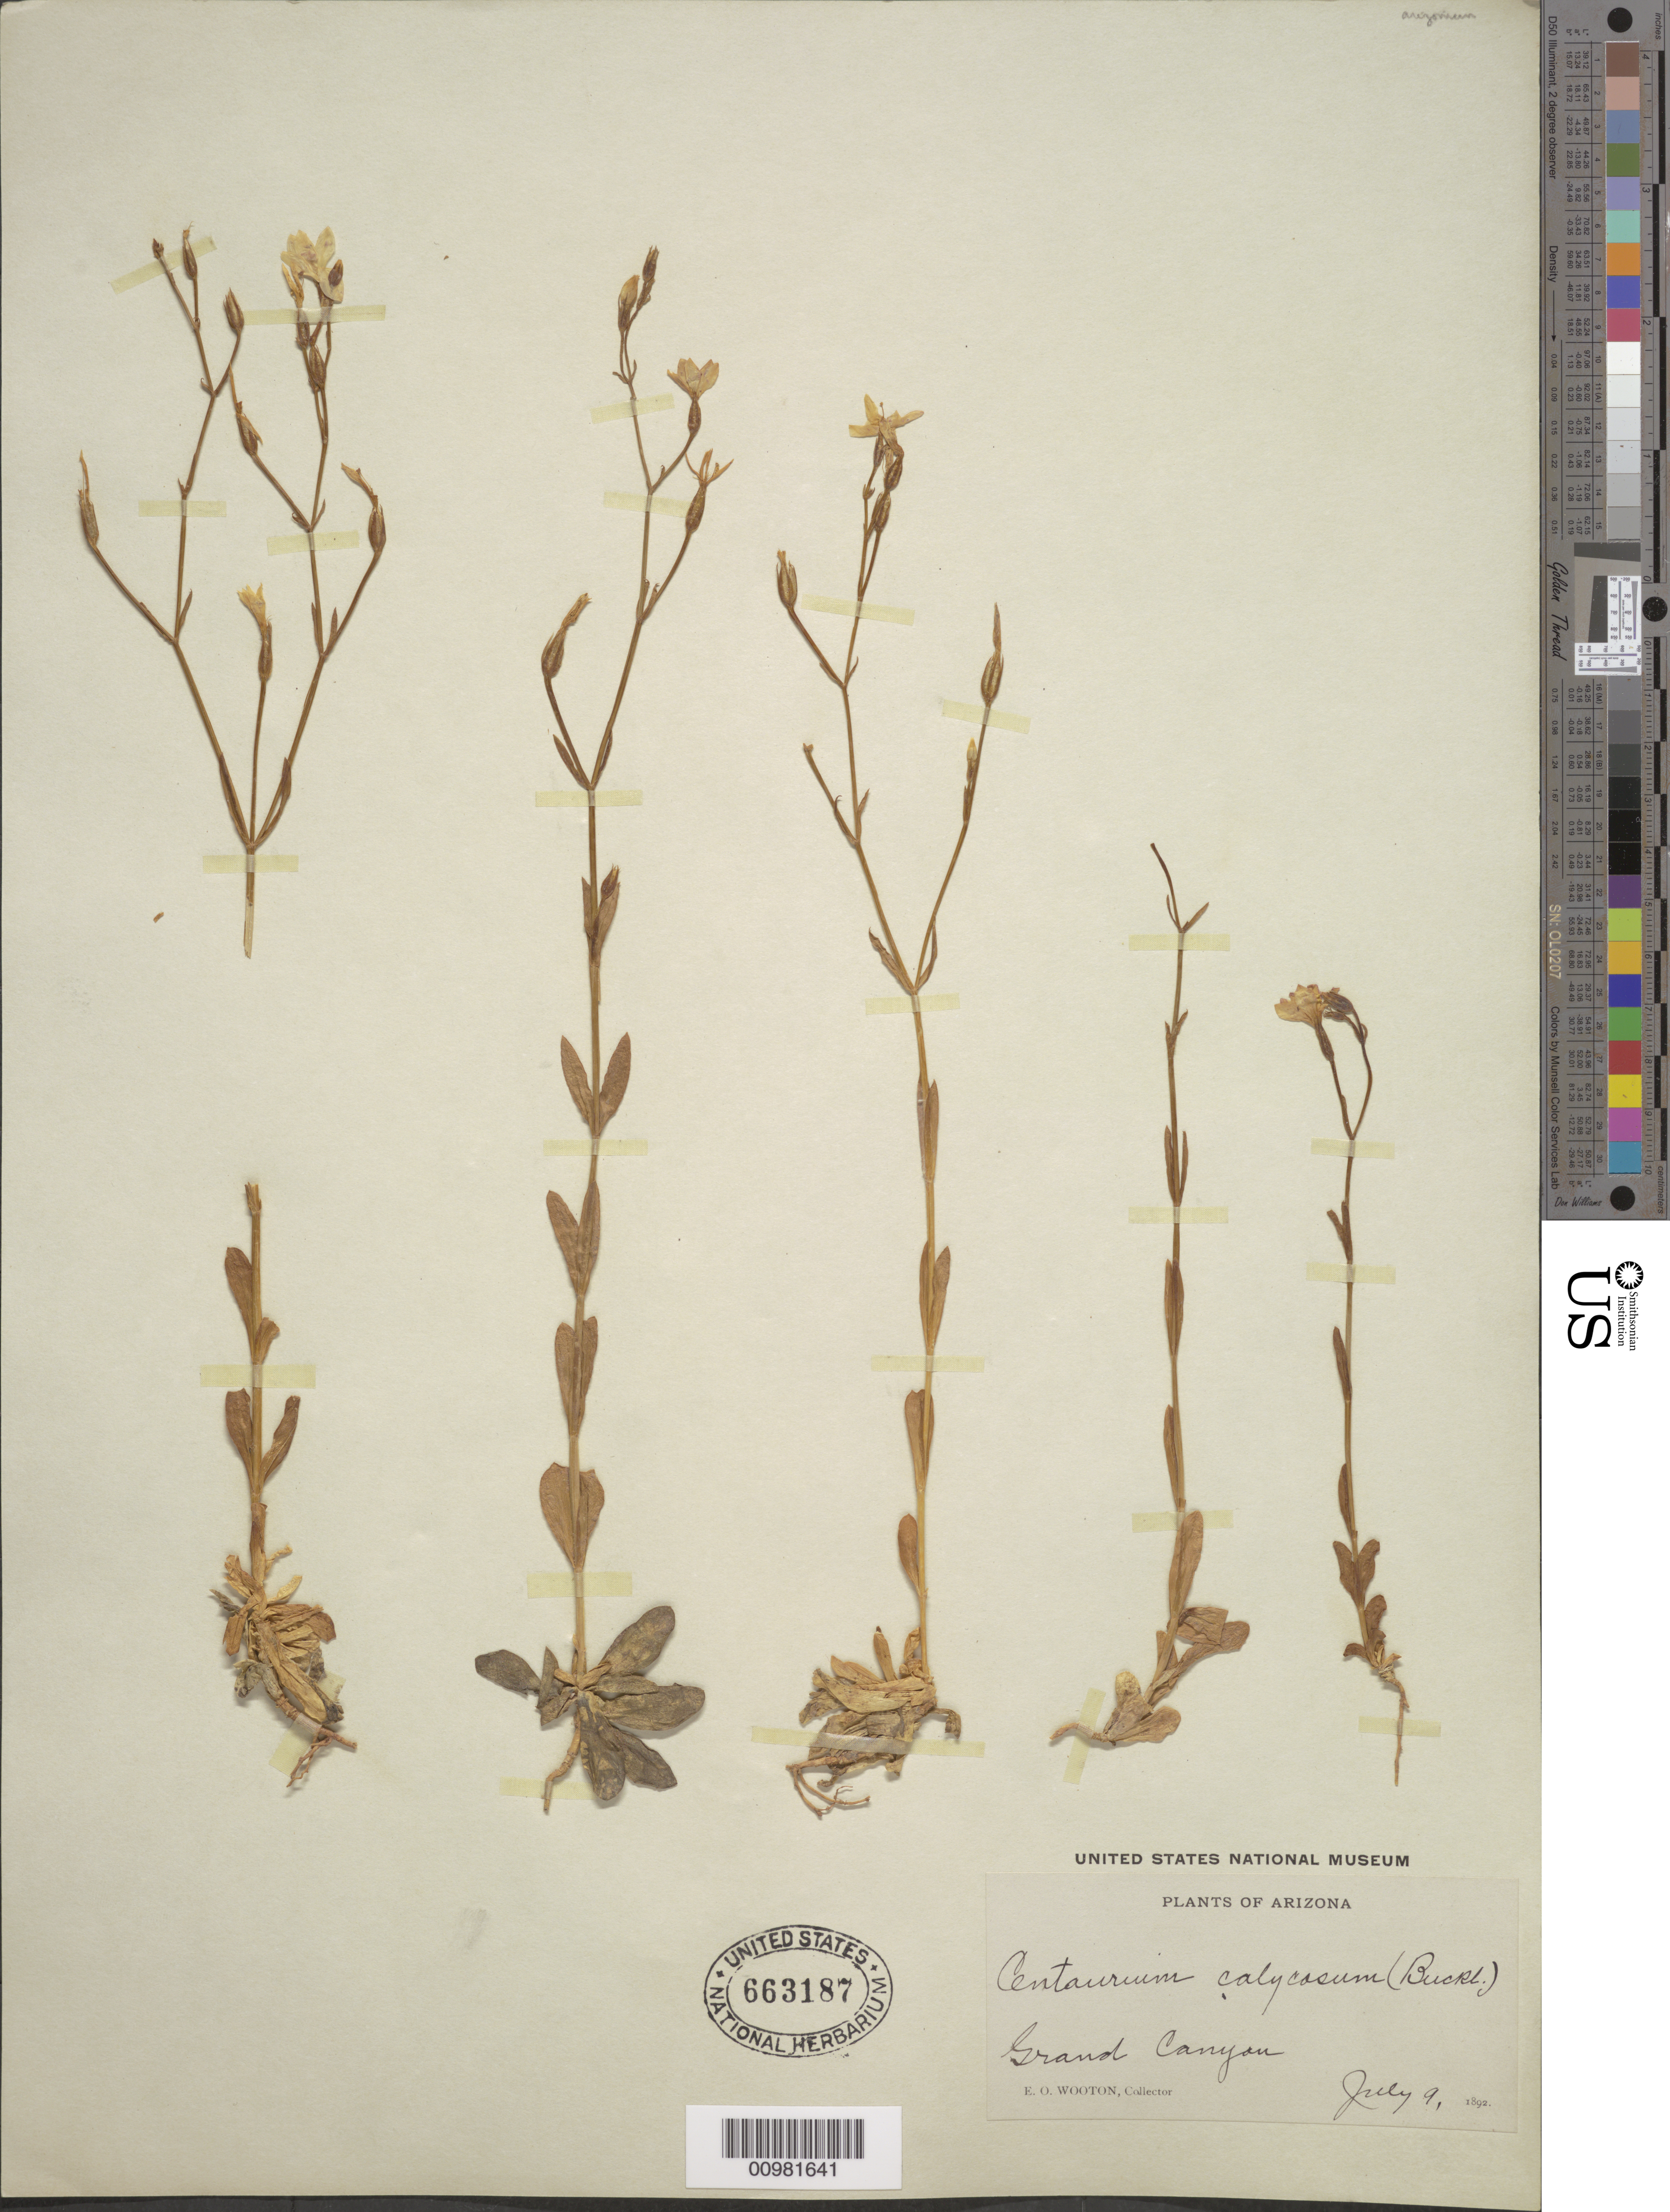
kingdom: Plantae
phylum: Tracheophyta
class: Magnoliopsida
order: Gentianales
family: Gentianaceae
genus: Centaurium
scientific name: Centaurium calycosum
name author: (Buckley) Buckley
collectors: E. O. Wooton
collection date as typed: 09 Jul 1892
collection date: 1892-07-09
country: United States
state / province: Arizona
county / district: Coconino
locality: Grand Canyon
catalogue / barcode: US 663187